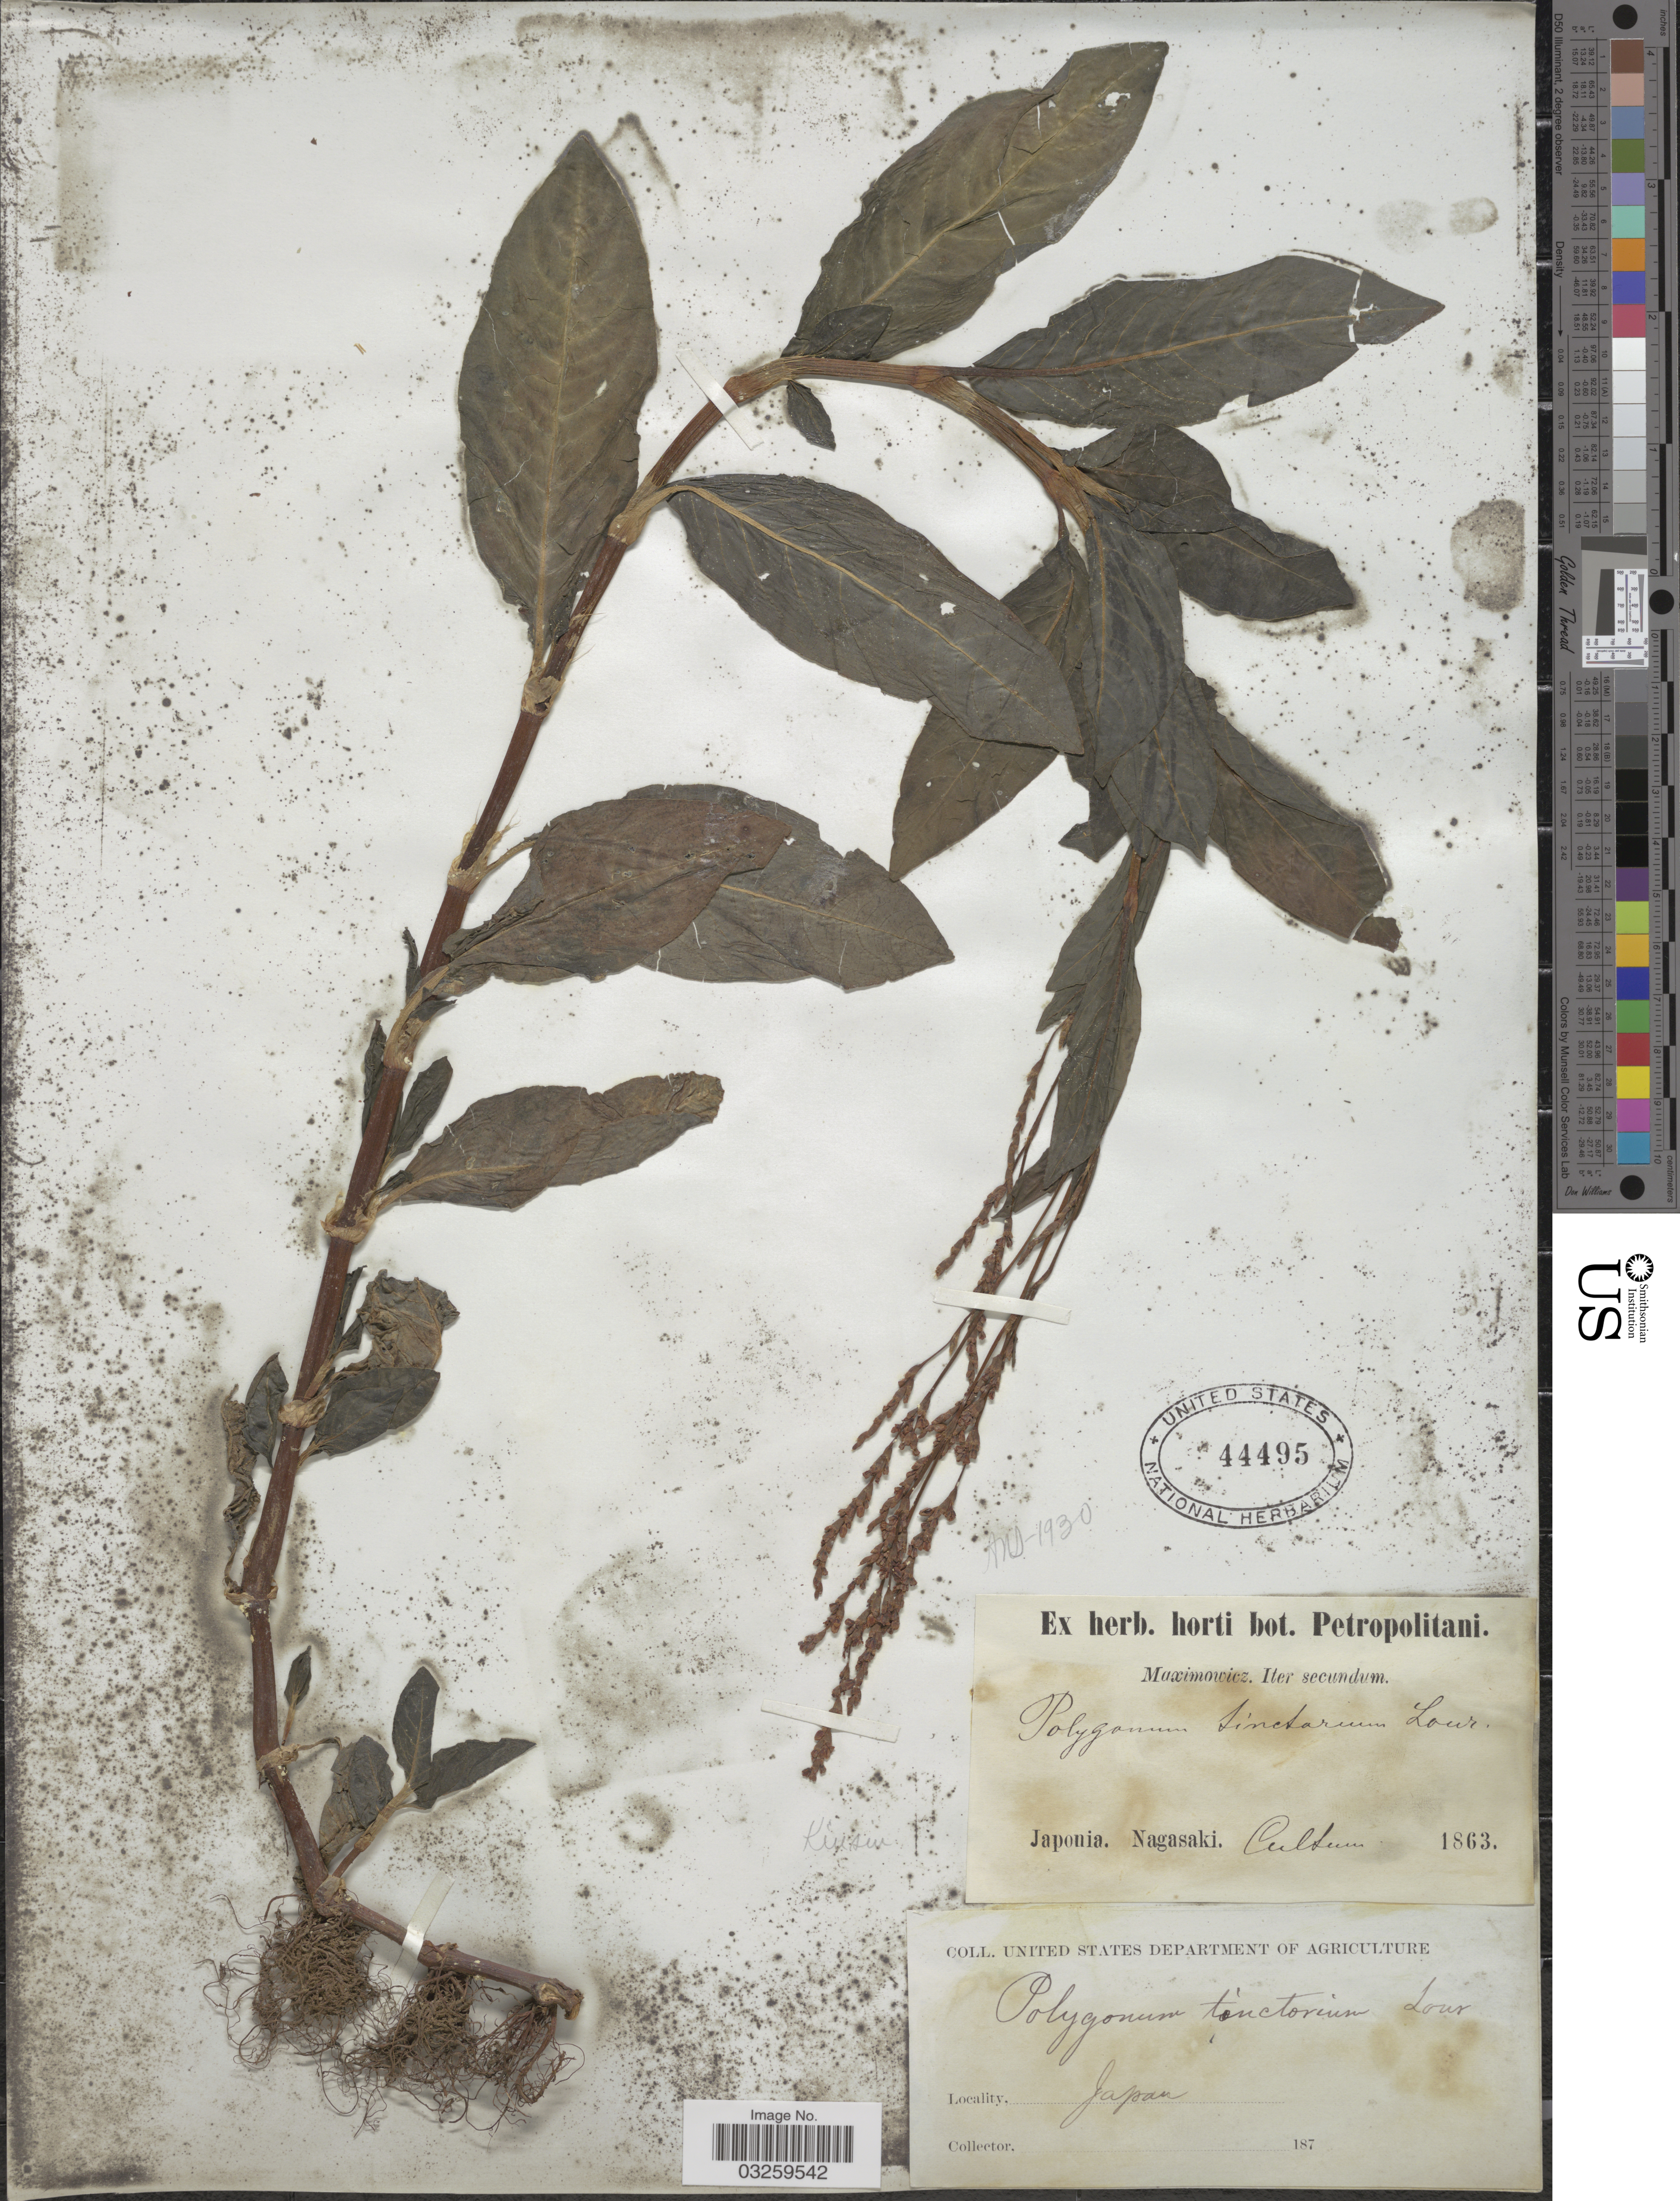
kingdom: Plantae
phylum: Tracheophyta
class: Magnoliopsida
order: Caryophyllales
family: Polygonaceae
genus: Polygonum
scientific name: Polygonum tinctorium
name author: W.T. Aiton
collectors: Maximowicz, --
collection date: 1863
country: Japan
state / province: Nagasaki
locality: Iter secundum, Japonia, Nagasaki, Cultur, Kiusui.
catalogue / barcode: US 44495